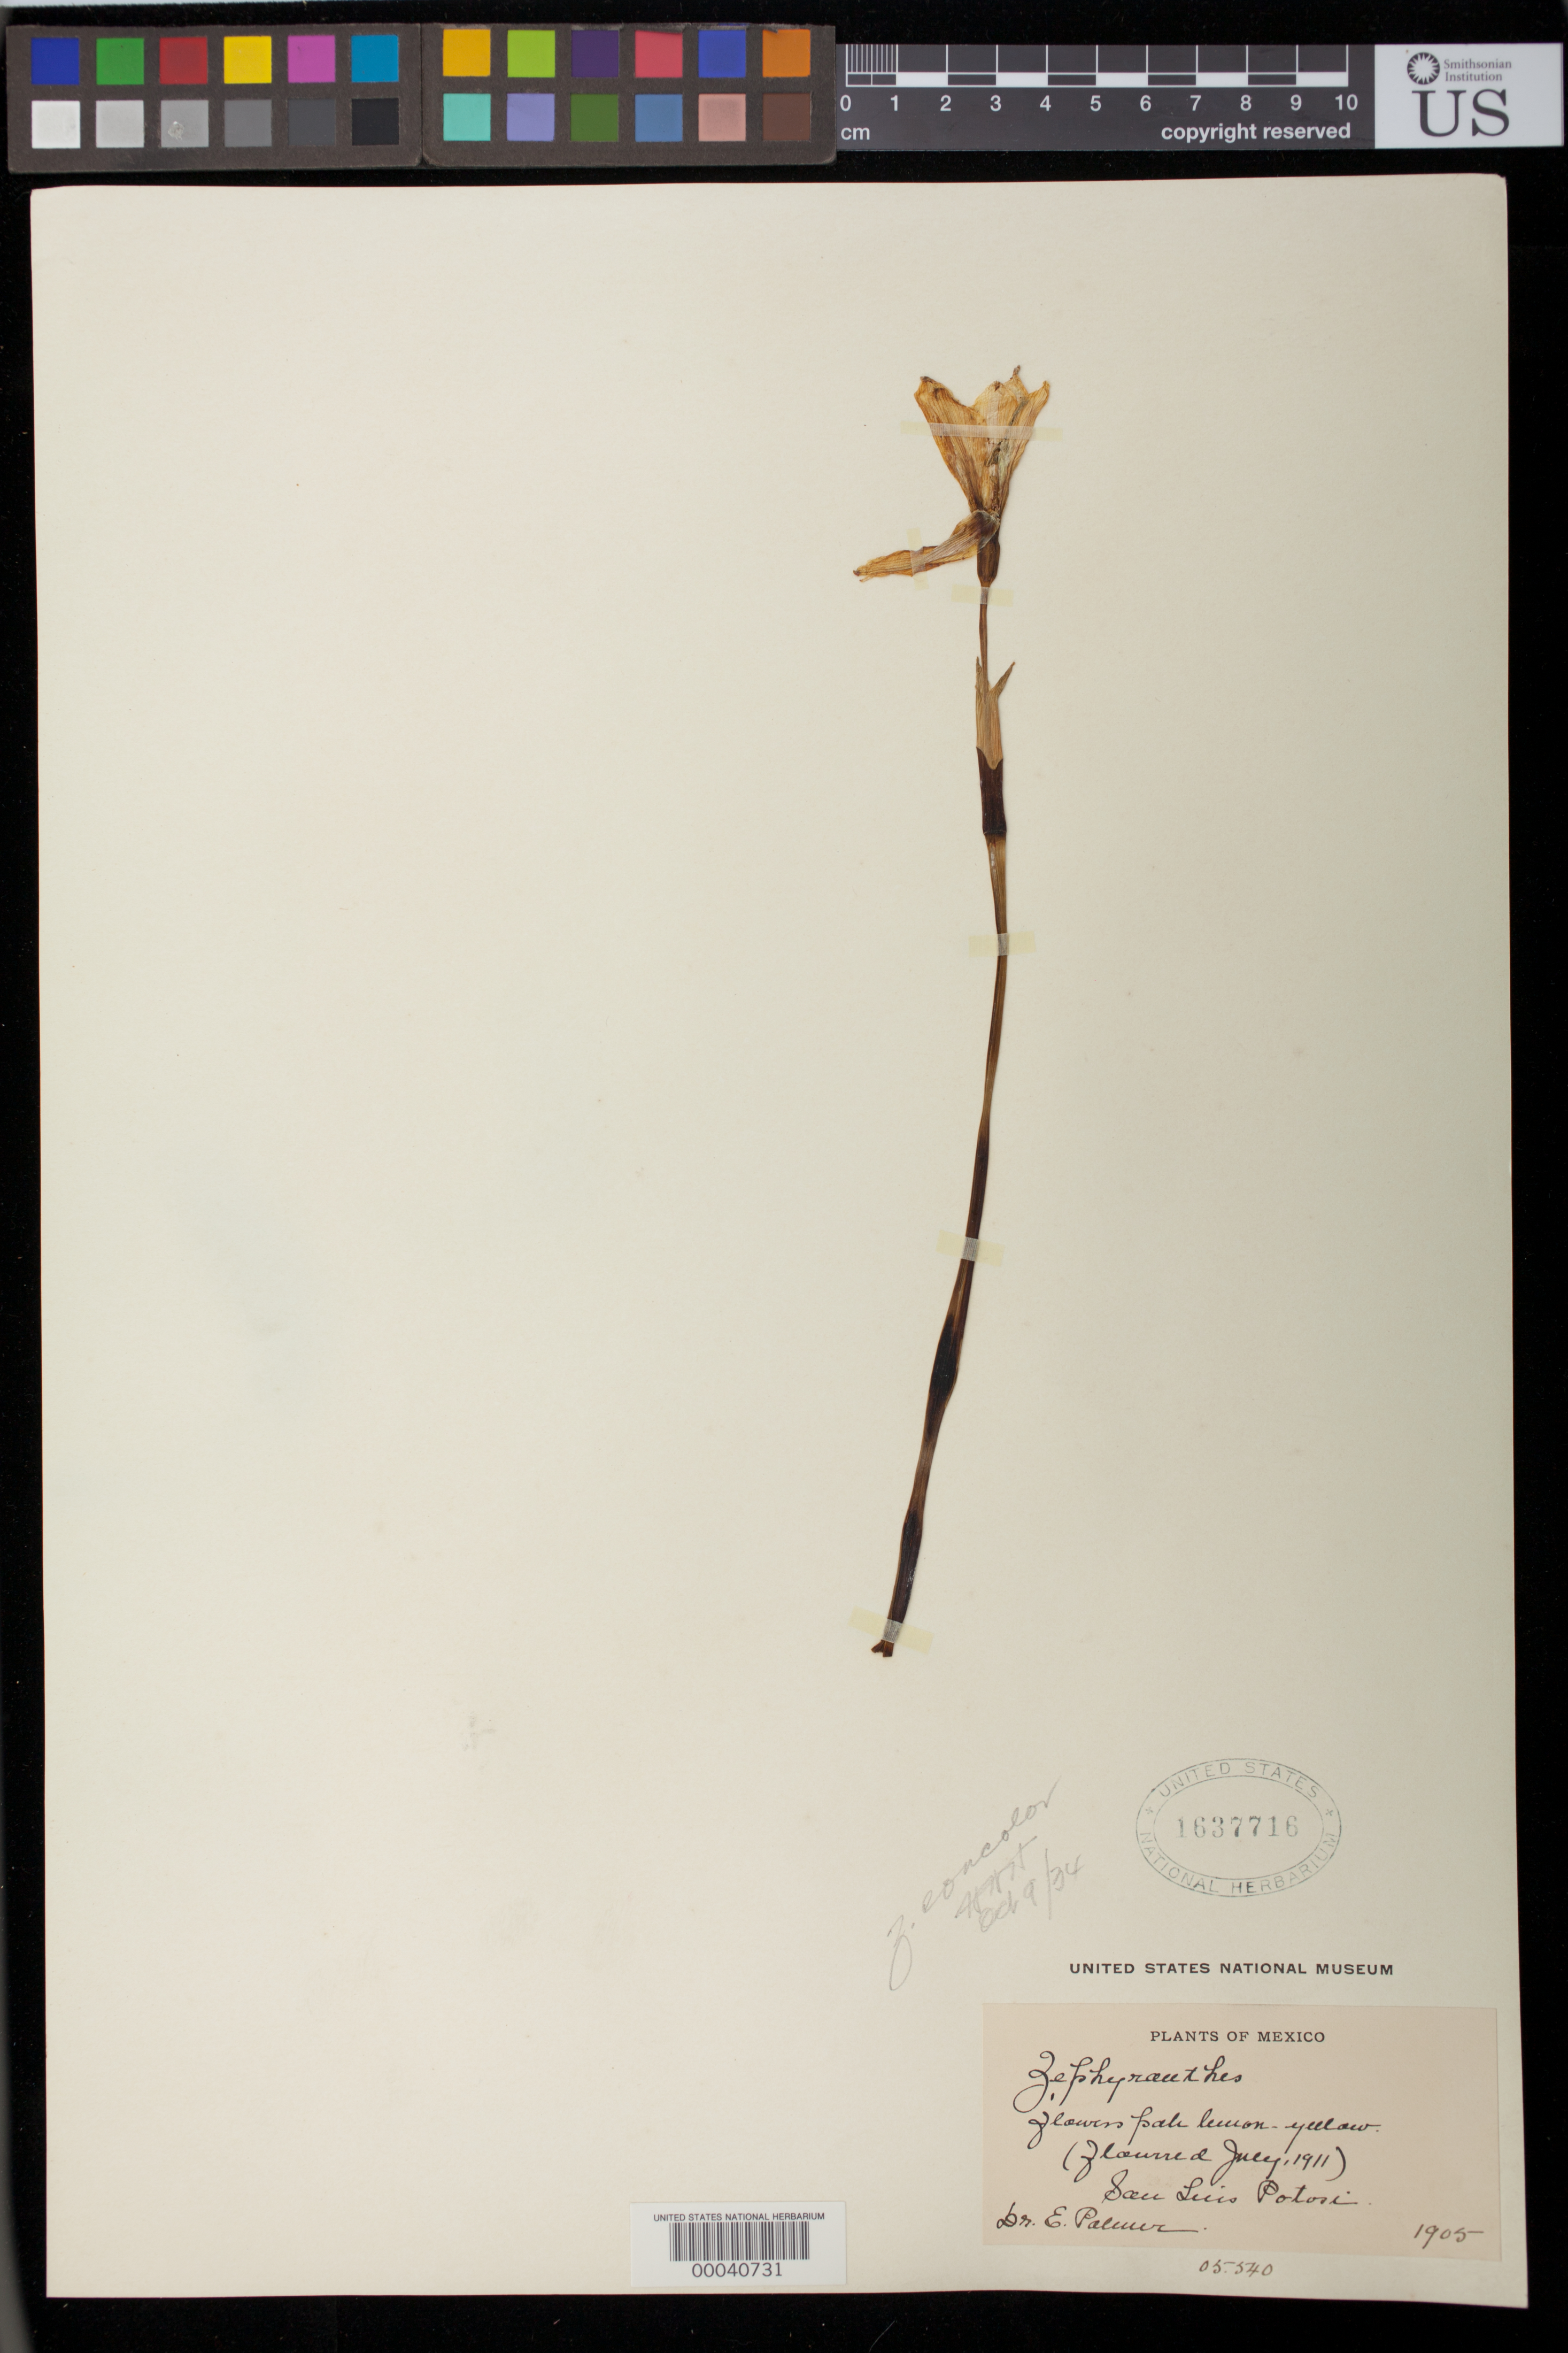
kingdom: Plantae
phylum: Tracheophyta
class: Liliopsida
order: Asparagales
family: Amaryllidaceae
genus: Zephyranthes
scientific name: Zephyranthes concolor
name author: (Lindl.) Benth. & Hook. f.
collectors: E. Palmer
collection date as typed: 1905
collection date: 1905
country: Mexico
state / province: San Luis Potosí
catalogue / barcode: US 1637716